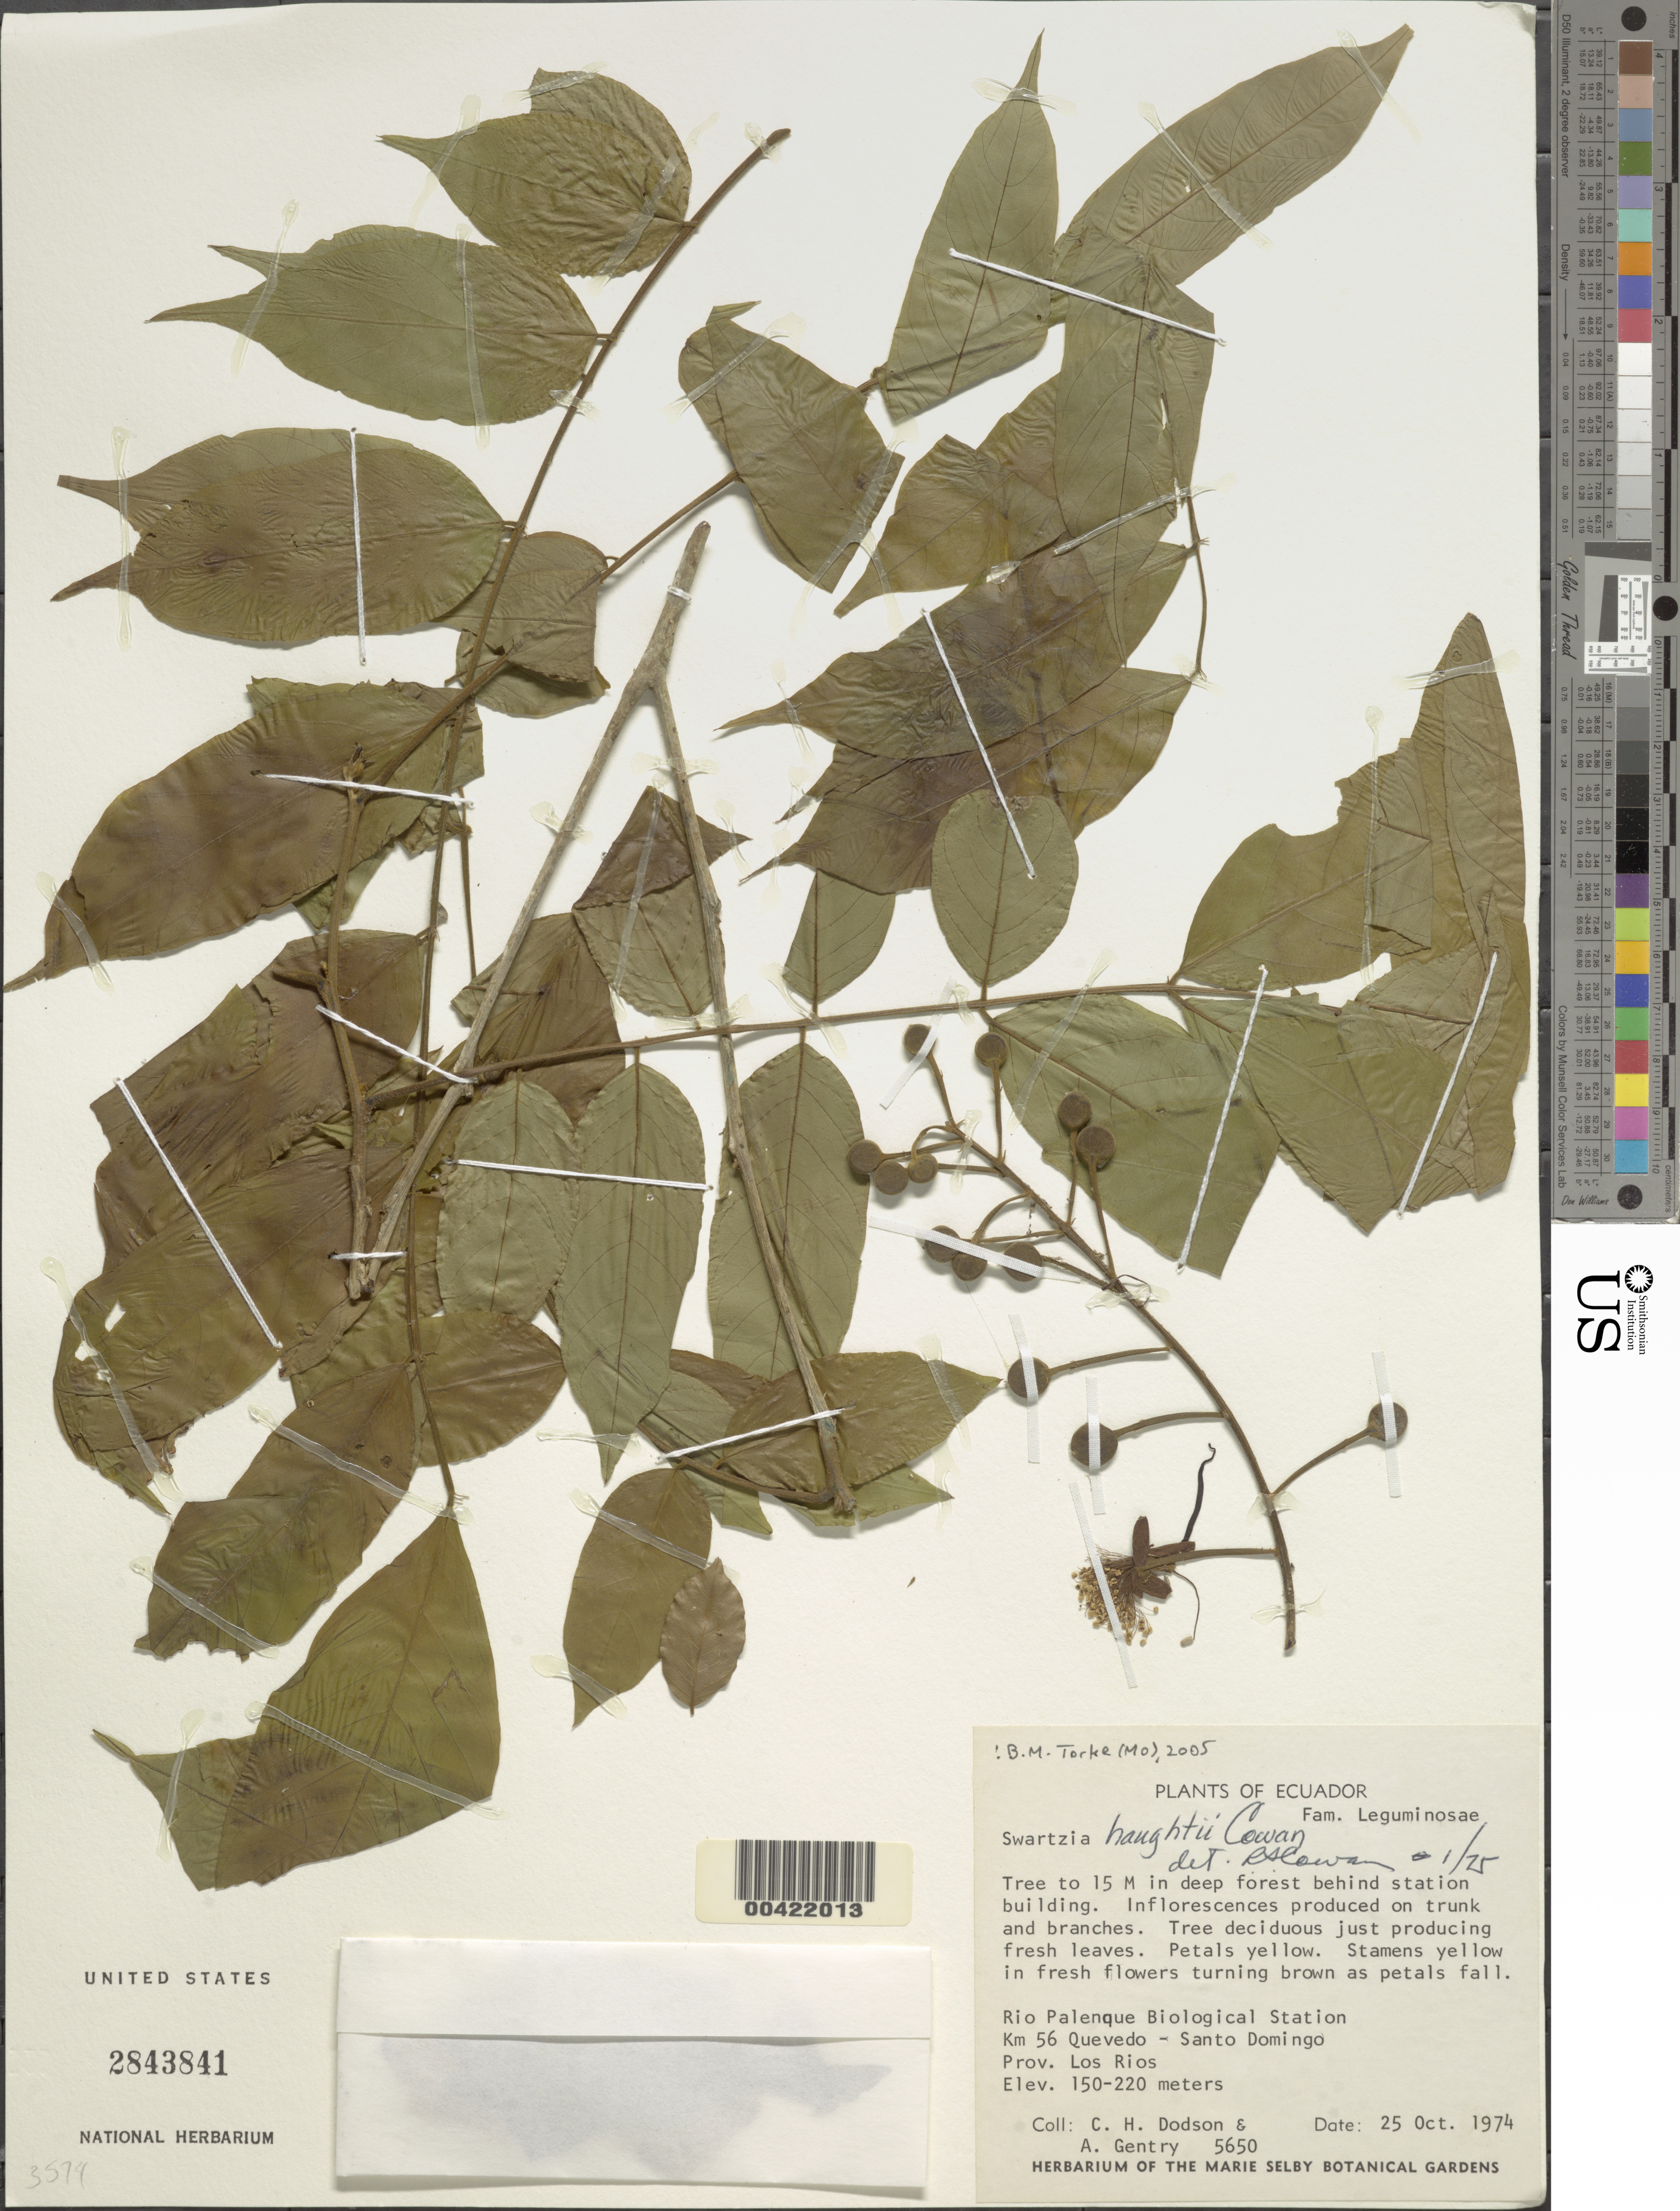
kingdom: Plantae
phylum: Tracheophyta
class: Magnoliopsida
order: Fabales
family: Fabaceae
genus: Swartzia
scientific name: Swartzia haughtii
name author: R.S. Cowan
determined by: Cowan, R. S.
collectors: C. H. Dodson & A. H. Gentry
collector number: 5650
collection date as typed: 25 Oct 1974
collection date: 1974-10-25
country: Ecuador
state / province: Los Ríos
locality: Rio palenque biol. Sta.; km 56 Quevedo - Santo Domingo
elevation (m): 150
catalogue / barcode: US 2843841